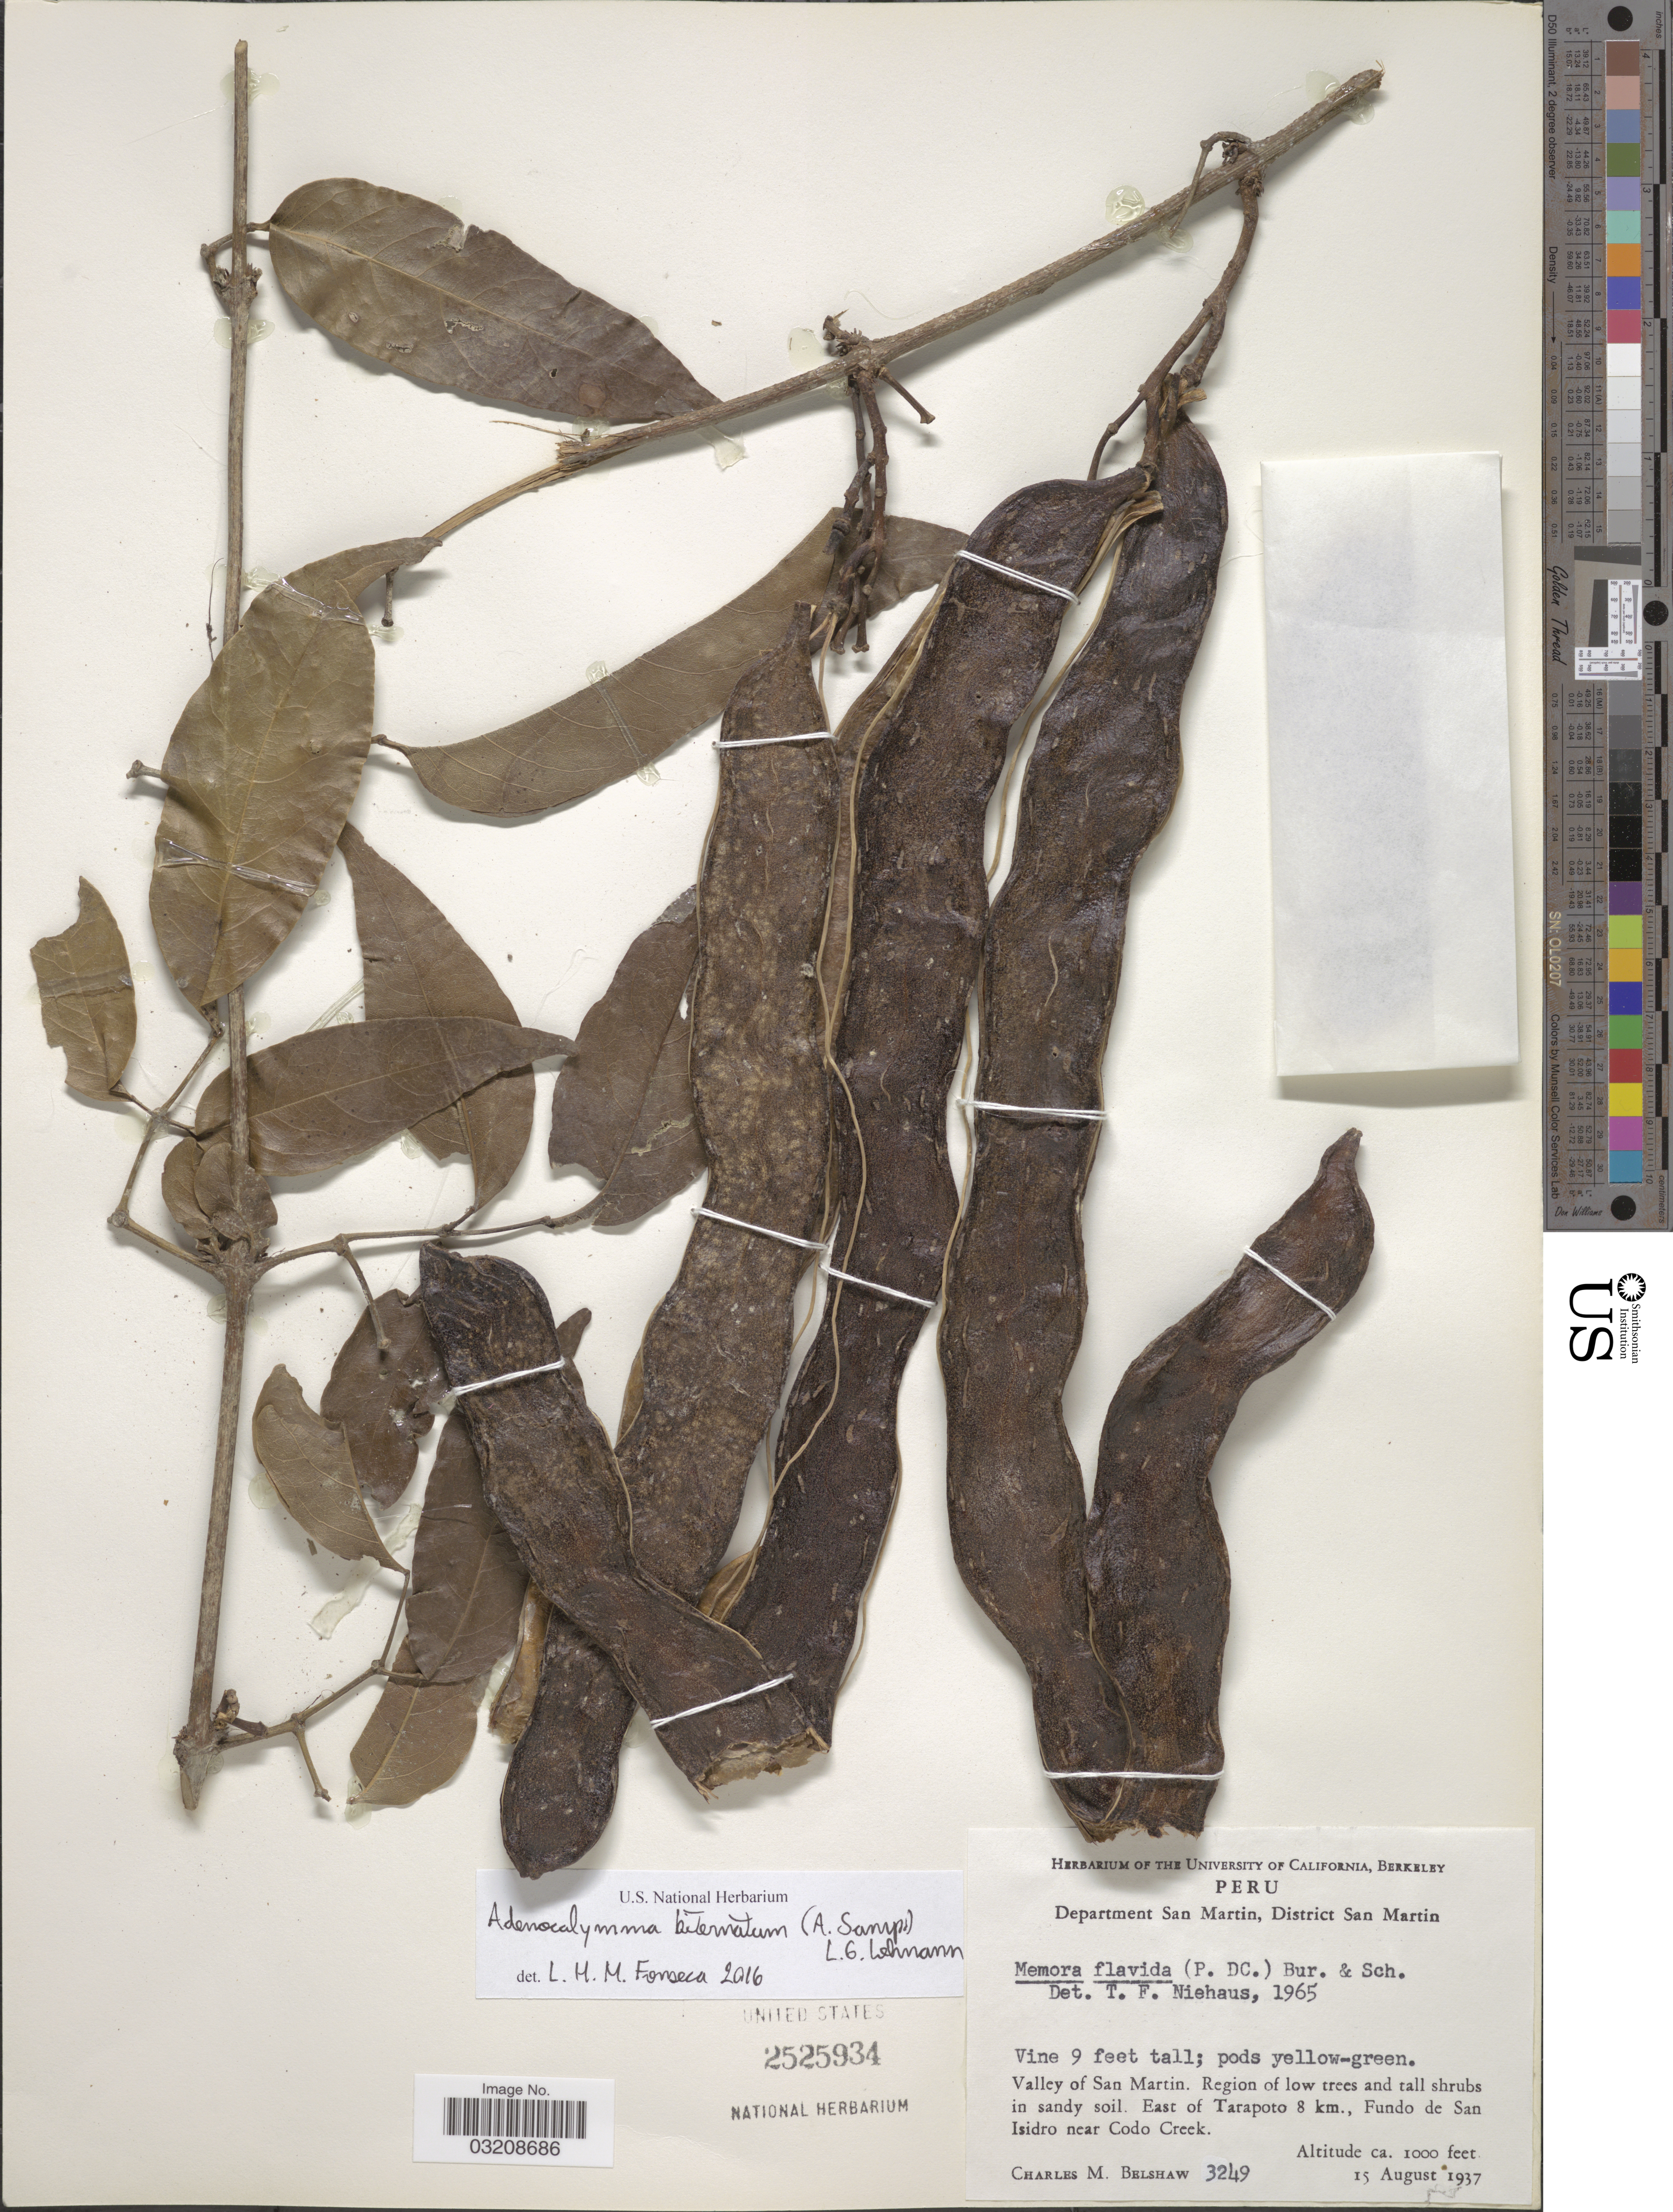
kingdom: Plantae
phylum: Tracheophyta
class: Magnoliopsida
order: Lamiales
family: Bignoniaceae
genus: Adenocalymma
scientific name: Adenocalymma biternatum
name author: (A. Samp.) L.G. Lohmann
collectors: C. Shaw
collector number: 3249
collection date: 1937-08-15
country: Peru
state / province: San Martín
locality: Department San Martin, District San Martin. Valley of San Martin. East of Tarapoto 8 km., Fundo de San Isidro near Codo Creek.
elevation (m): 305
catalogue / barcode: US 2525934